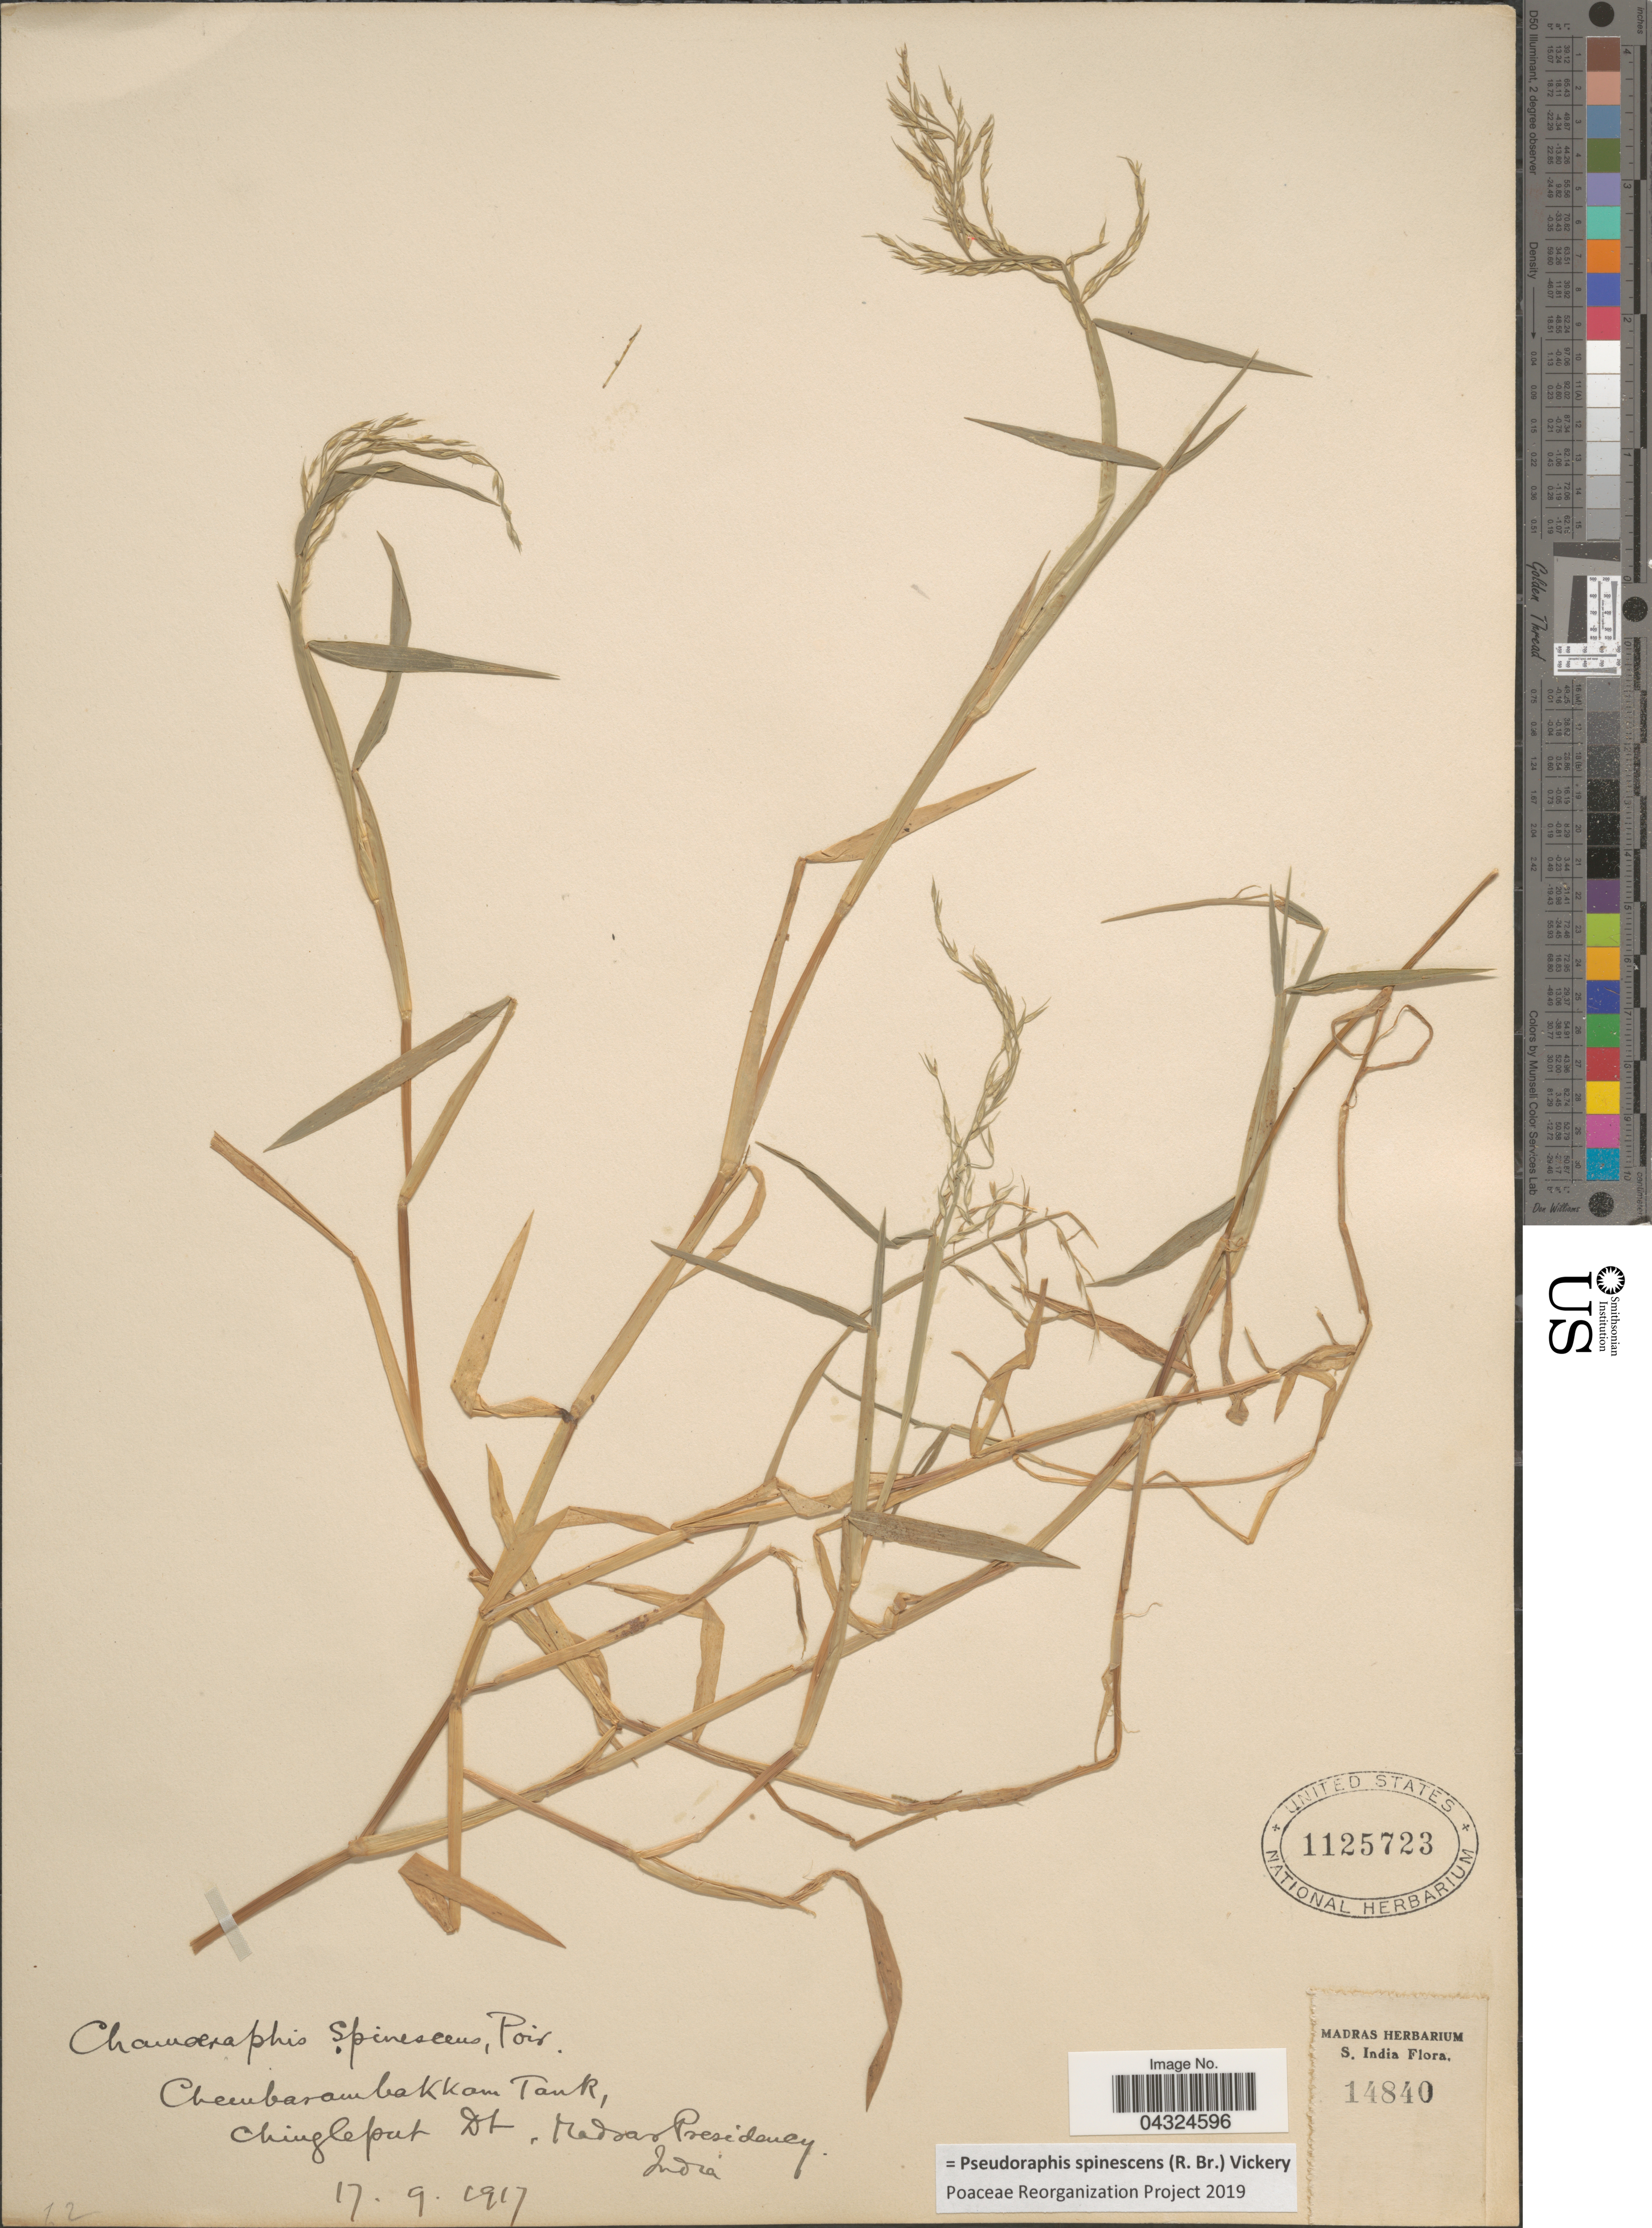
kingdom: Plantae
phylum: Tracheophyta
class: Liliopsida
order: Poales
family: Poaceae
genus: Pseudoraphis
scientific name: Pseudoraphis spinescens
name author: (R. Br.) Vickery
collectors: Ex herb. Madras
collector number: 14840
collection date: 1917-09-17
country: India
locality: Chembarambakkam Tank, Chingleput Dt. Madras Presidency. S. India.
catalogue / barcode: US 1125723